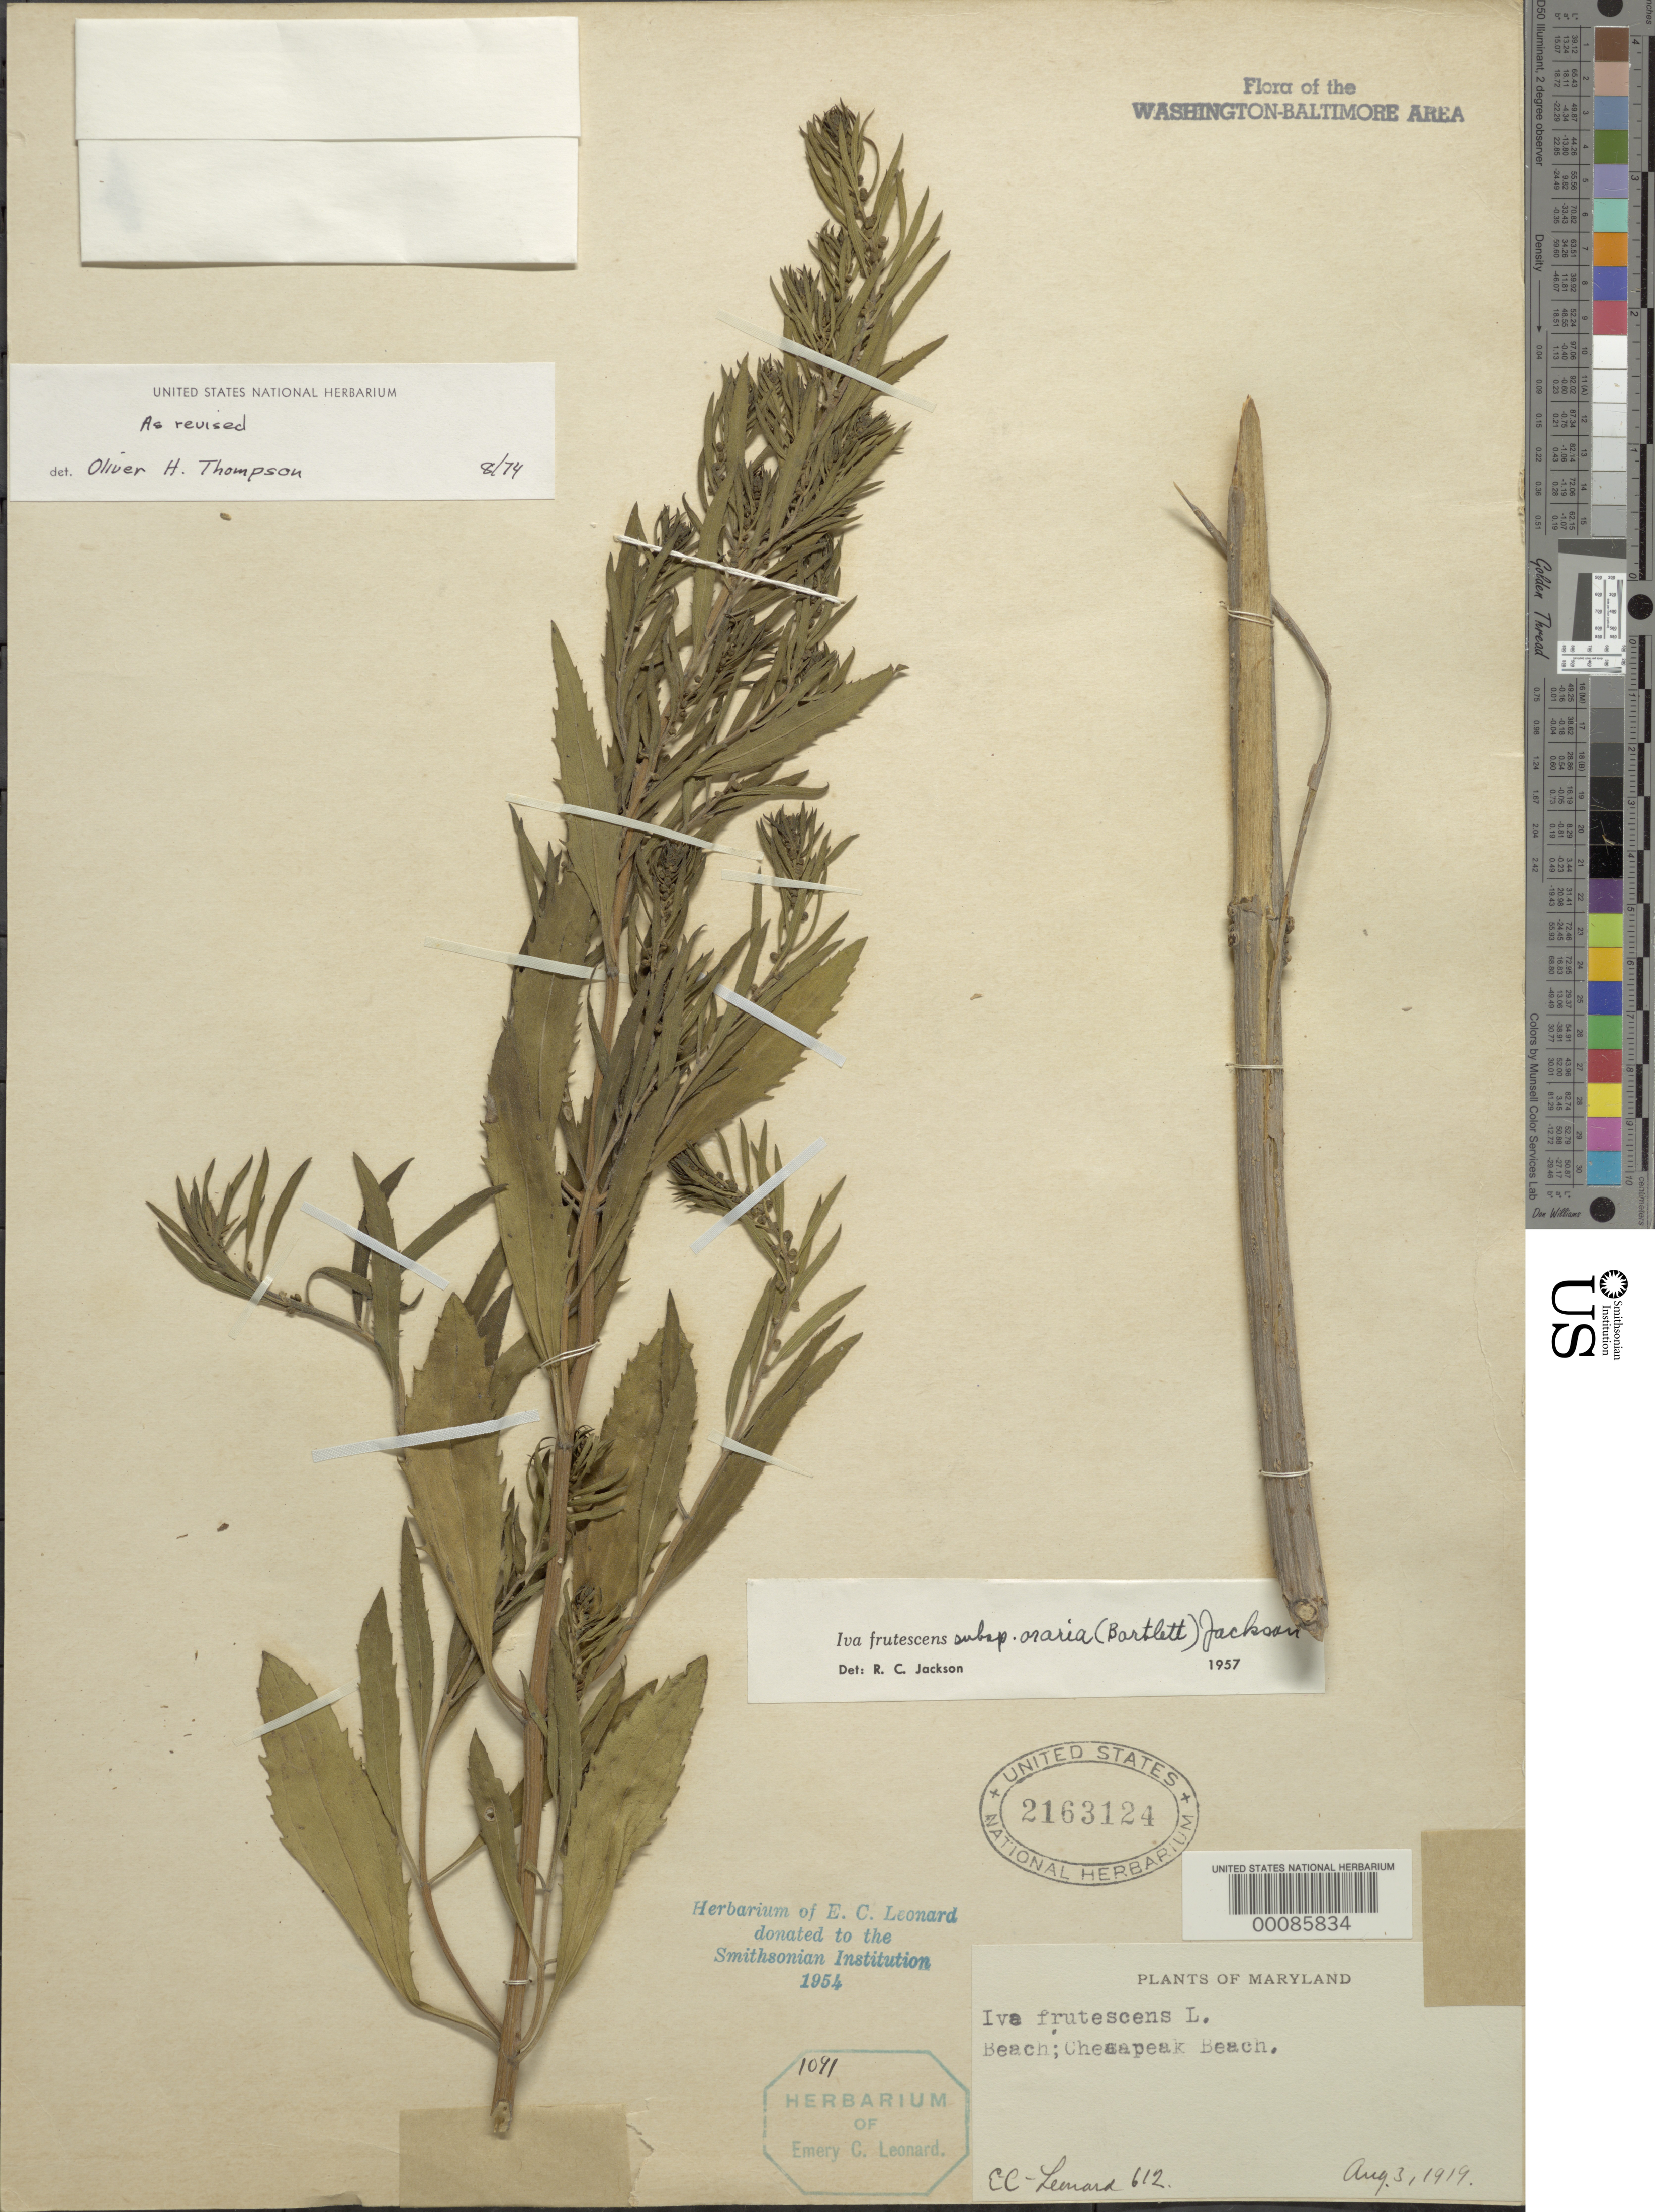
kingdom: Plantae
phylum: Tracheophyta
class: Magnoliopsida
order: Asterales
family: Asteraceae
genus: Iva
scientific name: Iva frutescens subsp. oraria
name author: (Bartlett) R.C. Jacks.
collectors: E. C. Leonard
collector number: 612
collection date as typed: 03 Aug 1919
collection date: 1919-08-03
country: United States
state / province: Maryland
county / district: Calvert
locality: Chesapeake Beach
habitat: Sandy beach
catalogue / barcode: US 2163124